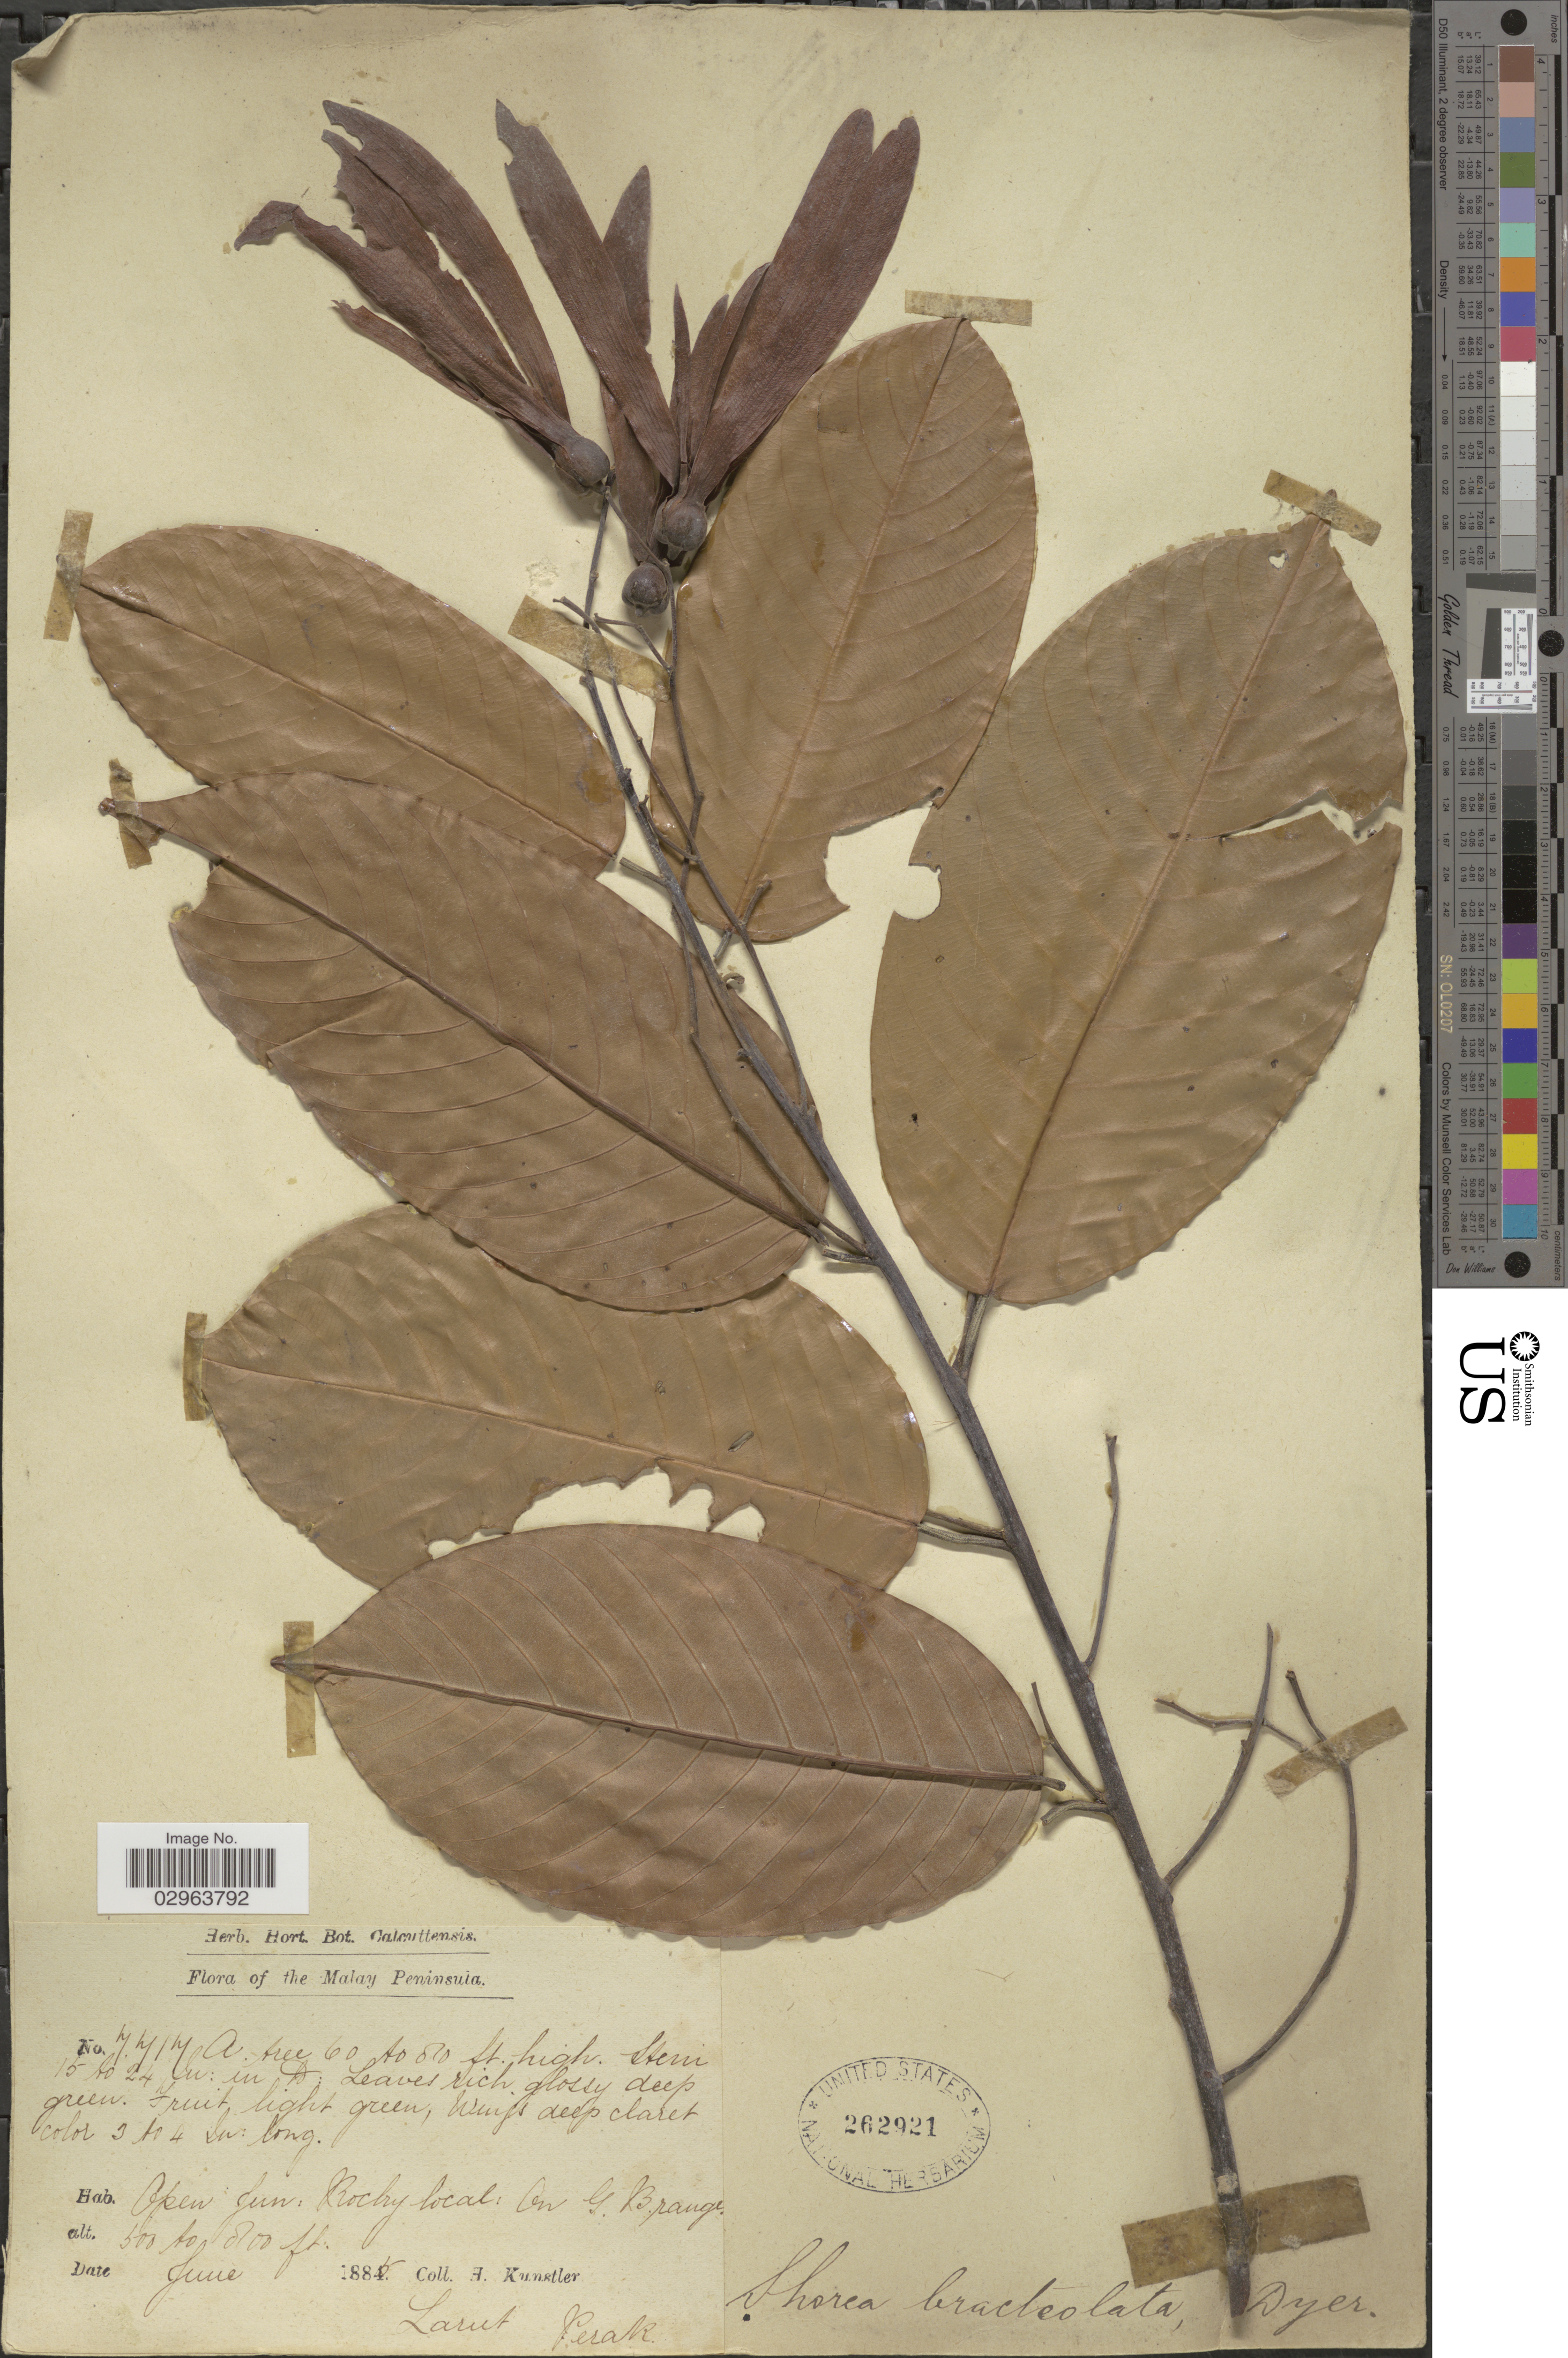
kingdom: Plantae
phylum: Tracheophyta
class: Magnoliopsida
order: Malvales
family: Dipterocarpaceae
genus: Anthoshorea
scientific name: Anthoshorea bracteolata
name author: (Dyer) P.S. Ashton & J. Heck.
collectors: H. Kunstler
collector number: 7717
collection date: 1885-06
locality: Malay Peninsula. Open Jun: Rocky local: On G. B. range.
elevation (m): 152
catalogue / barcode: US 262921